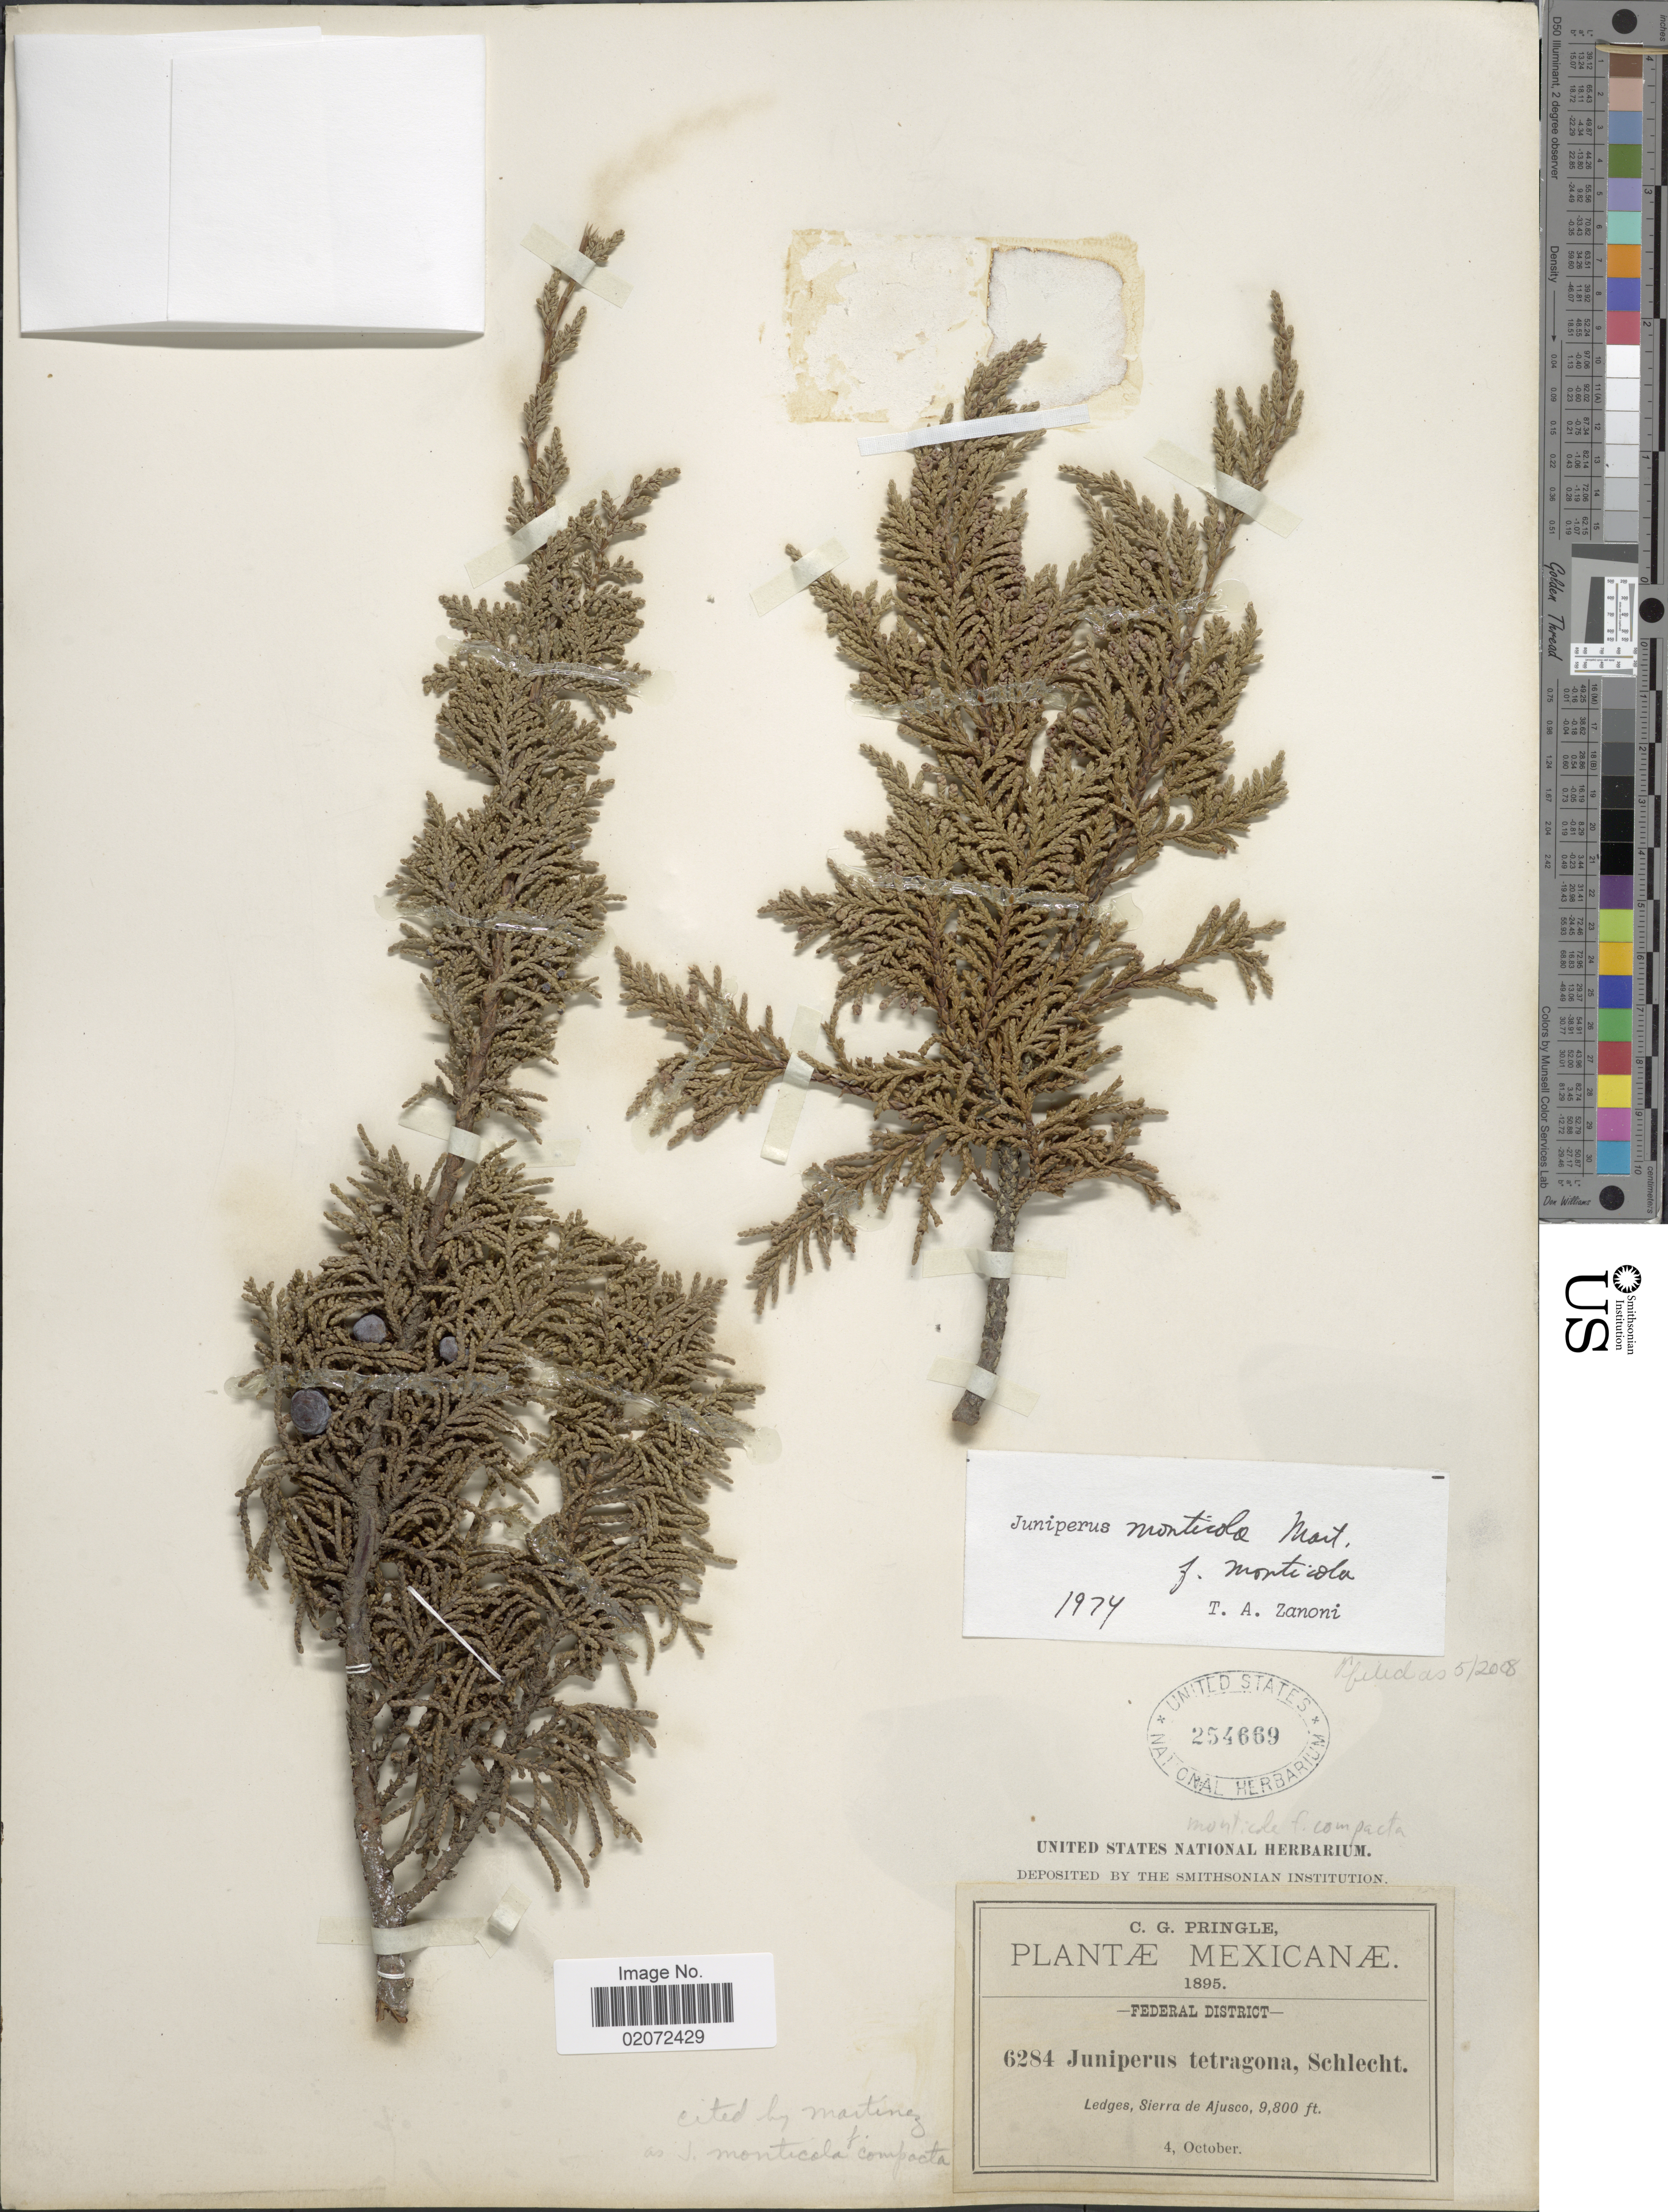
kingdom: Plantae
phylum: Tracheophyta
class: Pinopsida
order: Pinales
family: Cupressaceae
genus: Juniperus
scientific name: Juniperus monticola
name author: Martínez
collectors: C. G. Pringle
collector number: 6284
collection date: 1895-10-04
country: Mexico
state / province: Distrito Federal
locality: Sierra de Ajusco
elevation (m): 2987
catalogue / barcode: US 254669